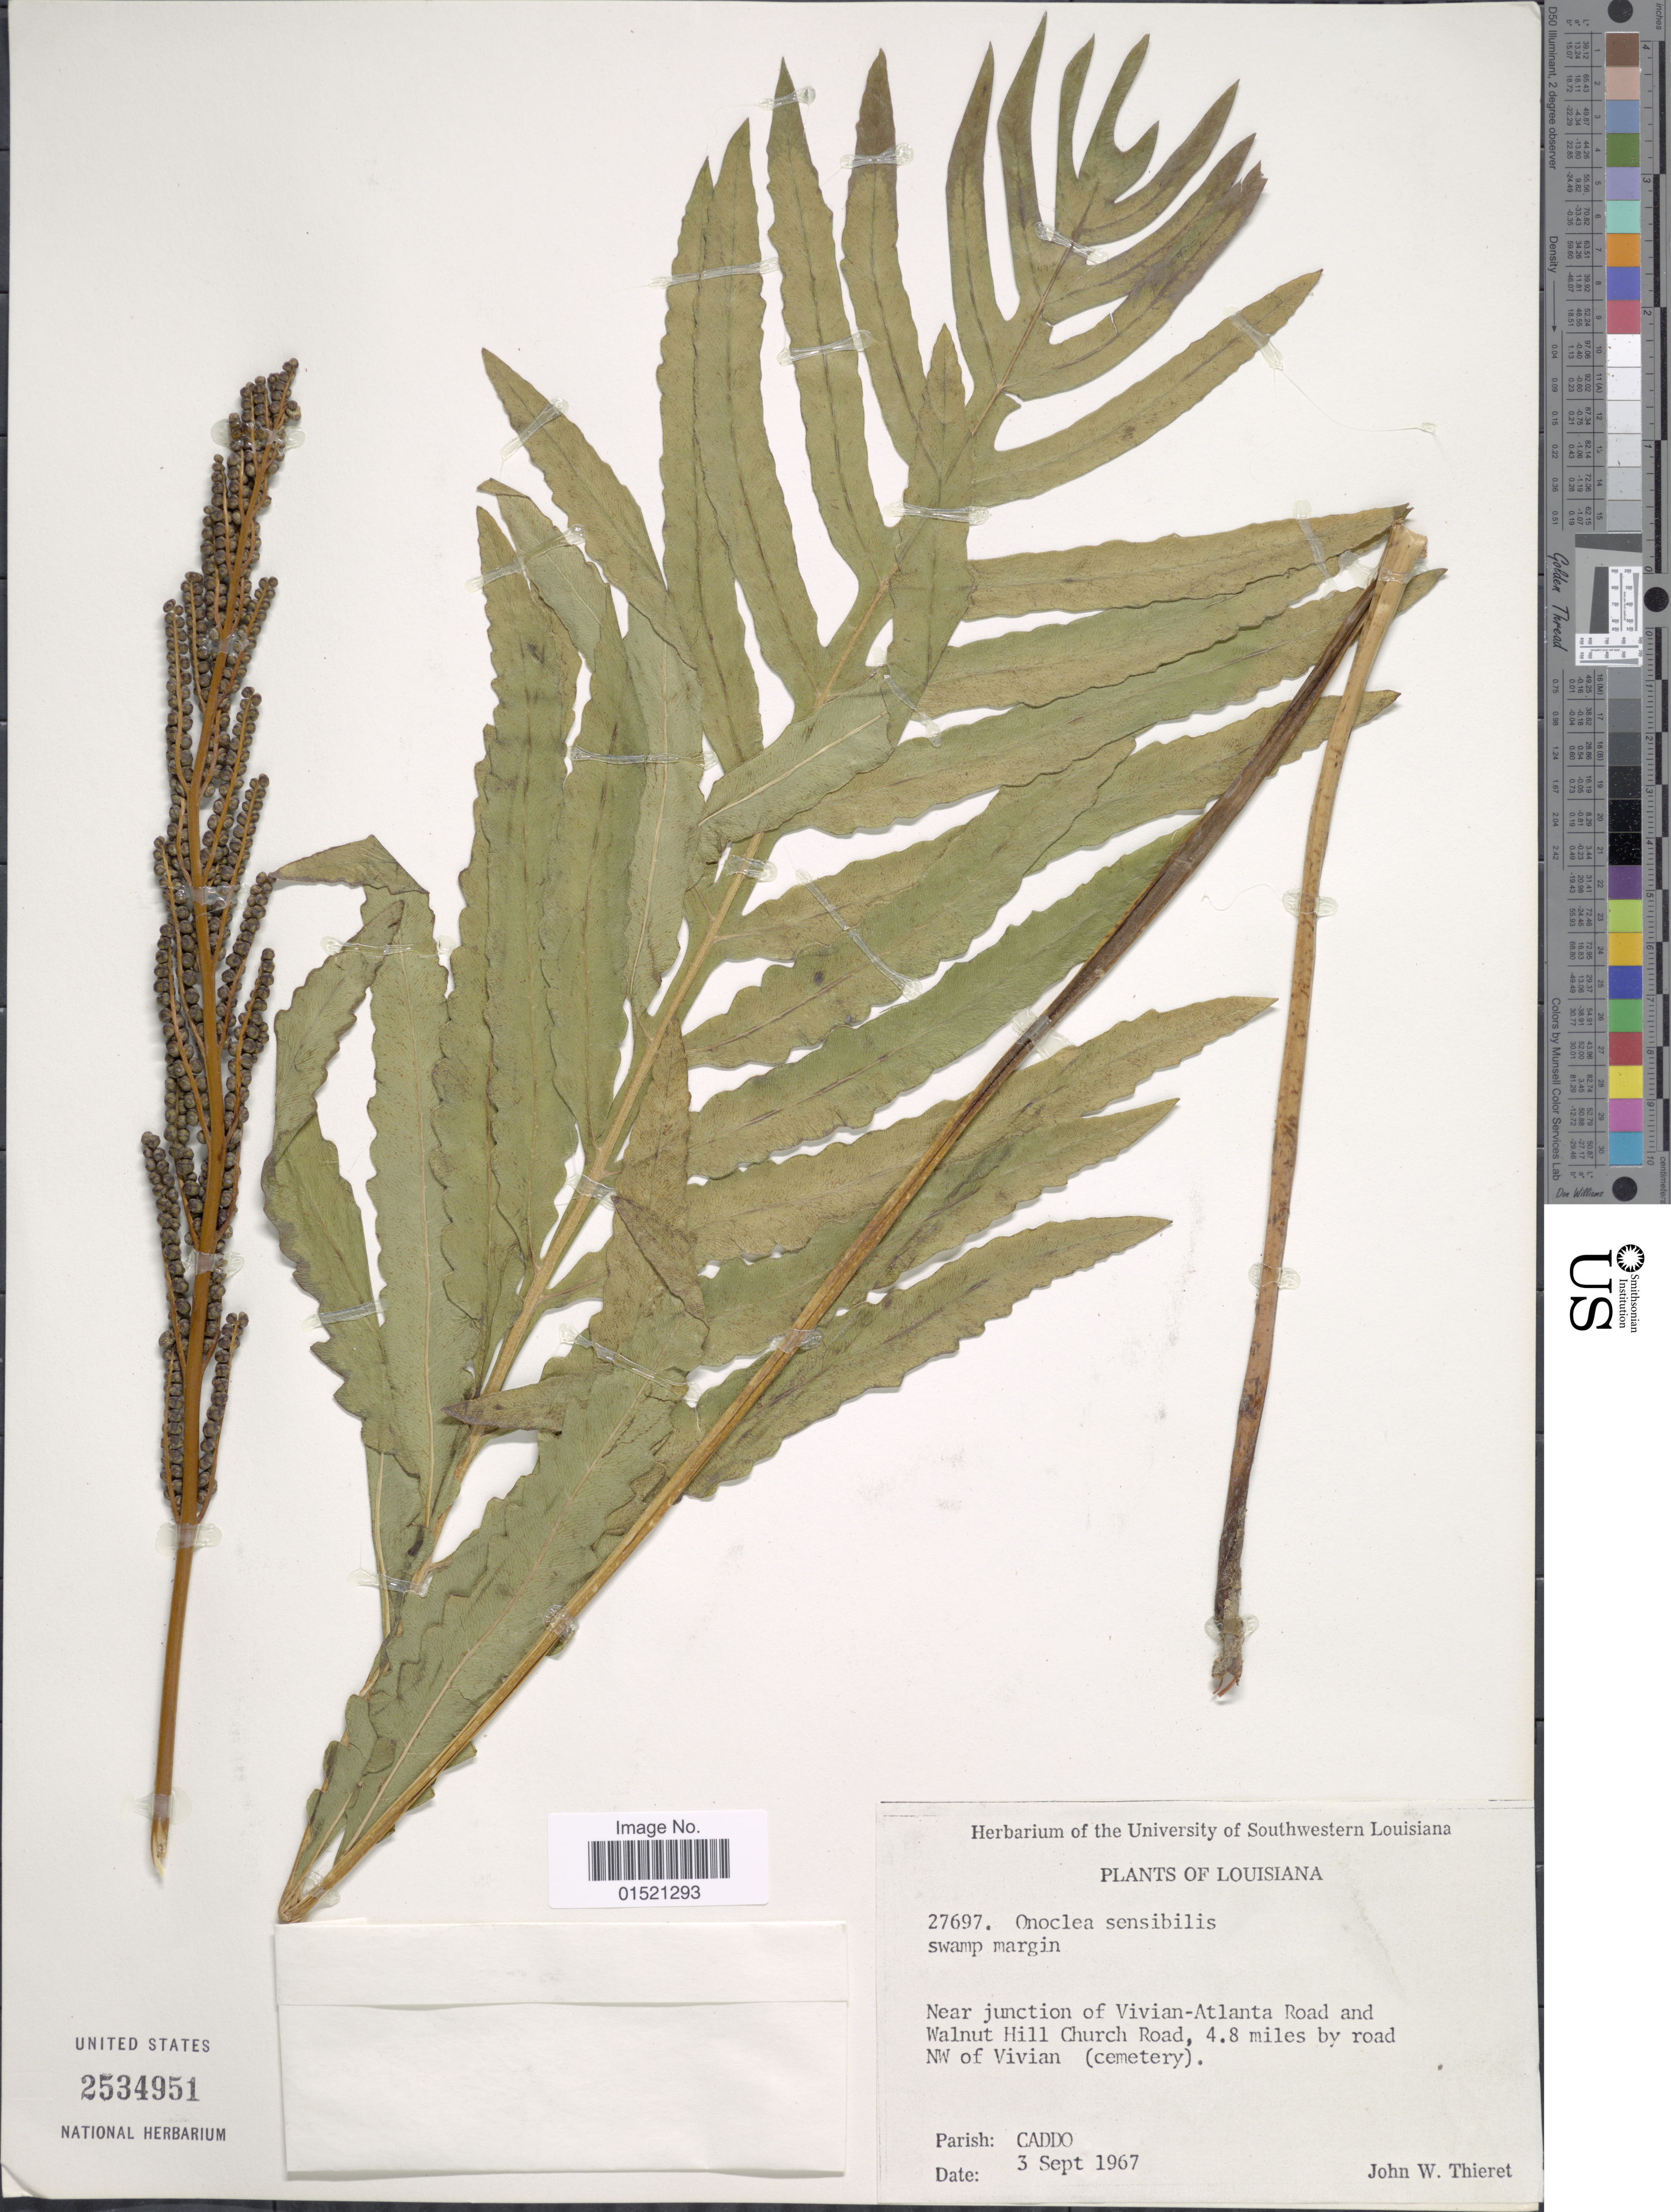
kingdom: Plantae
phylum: Tracheophyta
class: Polypodiopsida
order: Polypodiales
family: Onocleaceae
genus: Onoclea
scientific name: Onoclea sensibilis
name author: L.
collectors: J. W. Thieret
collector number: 27697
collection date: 1967-09-03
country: United States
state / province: Louisiana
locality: Near junction of vivian-Atlanta Road and Walnut Hill Church Road, 4.8 miles by road NW of Vivian (cemetry) Parish: Caddo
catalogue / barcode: US 2534951